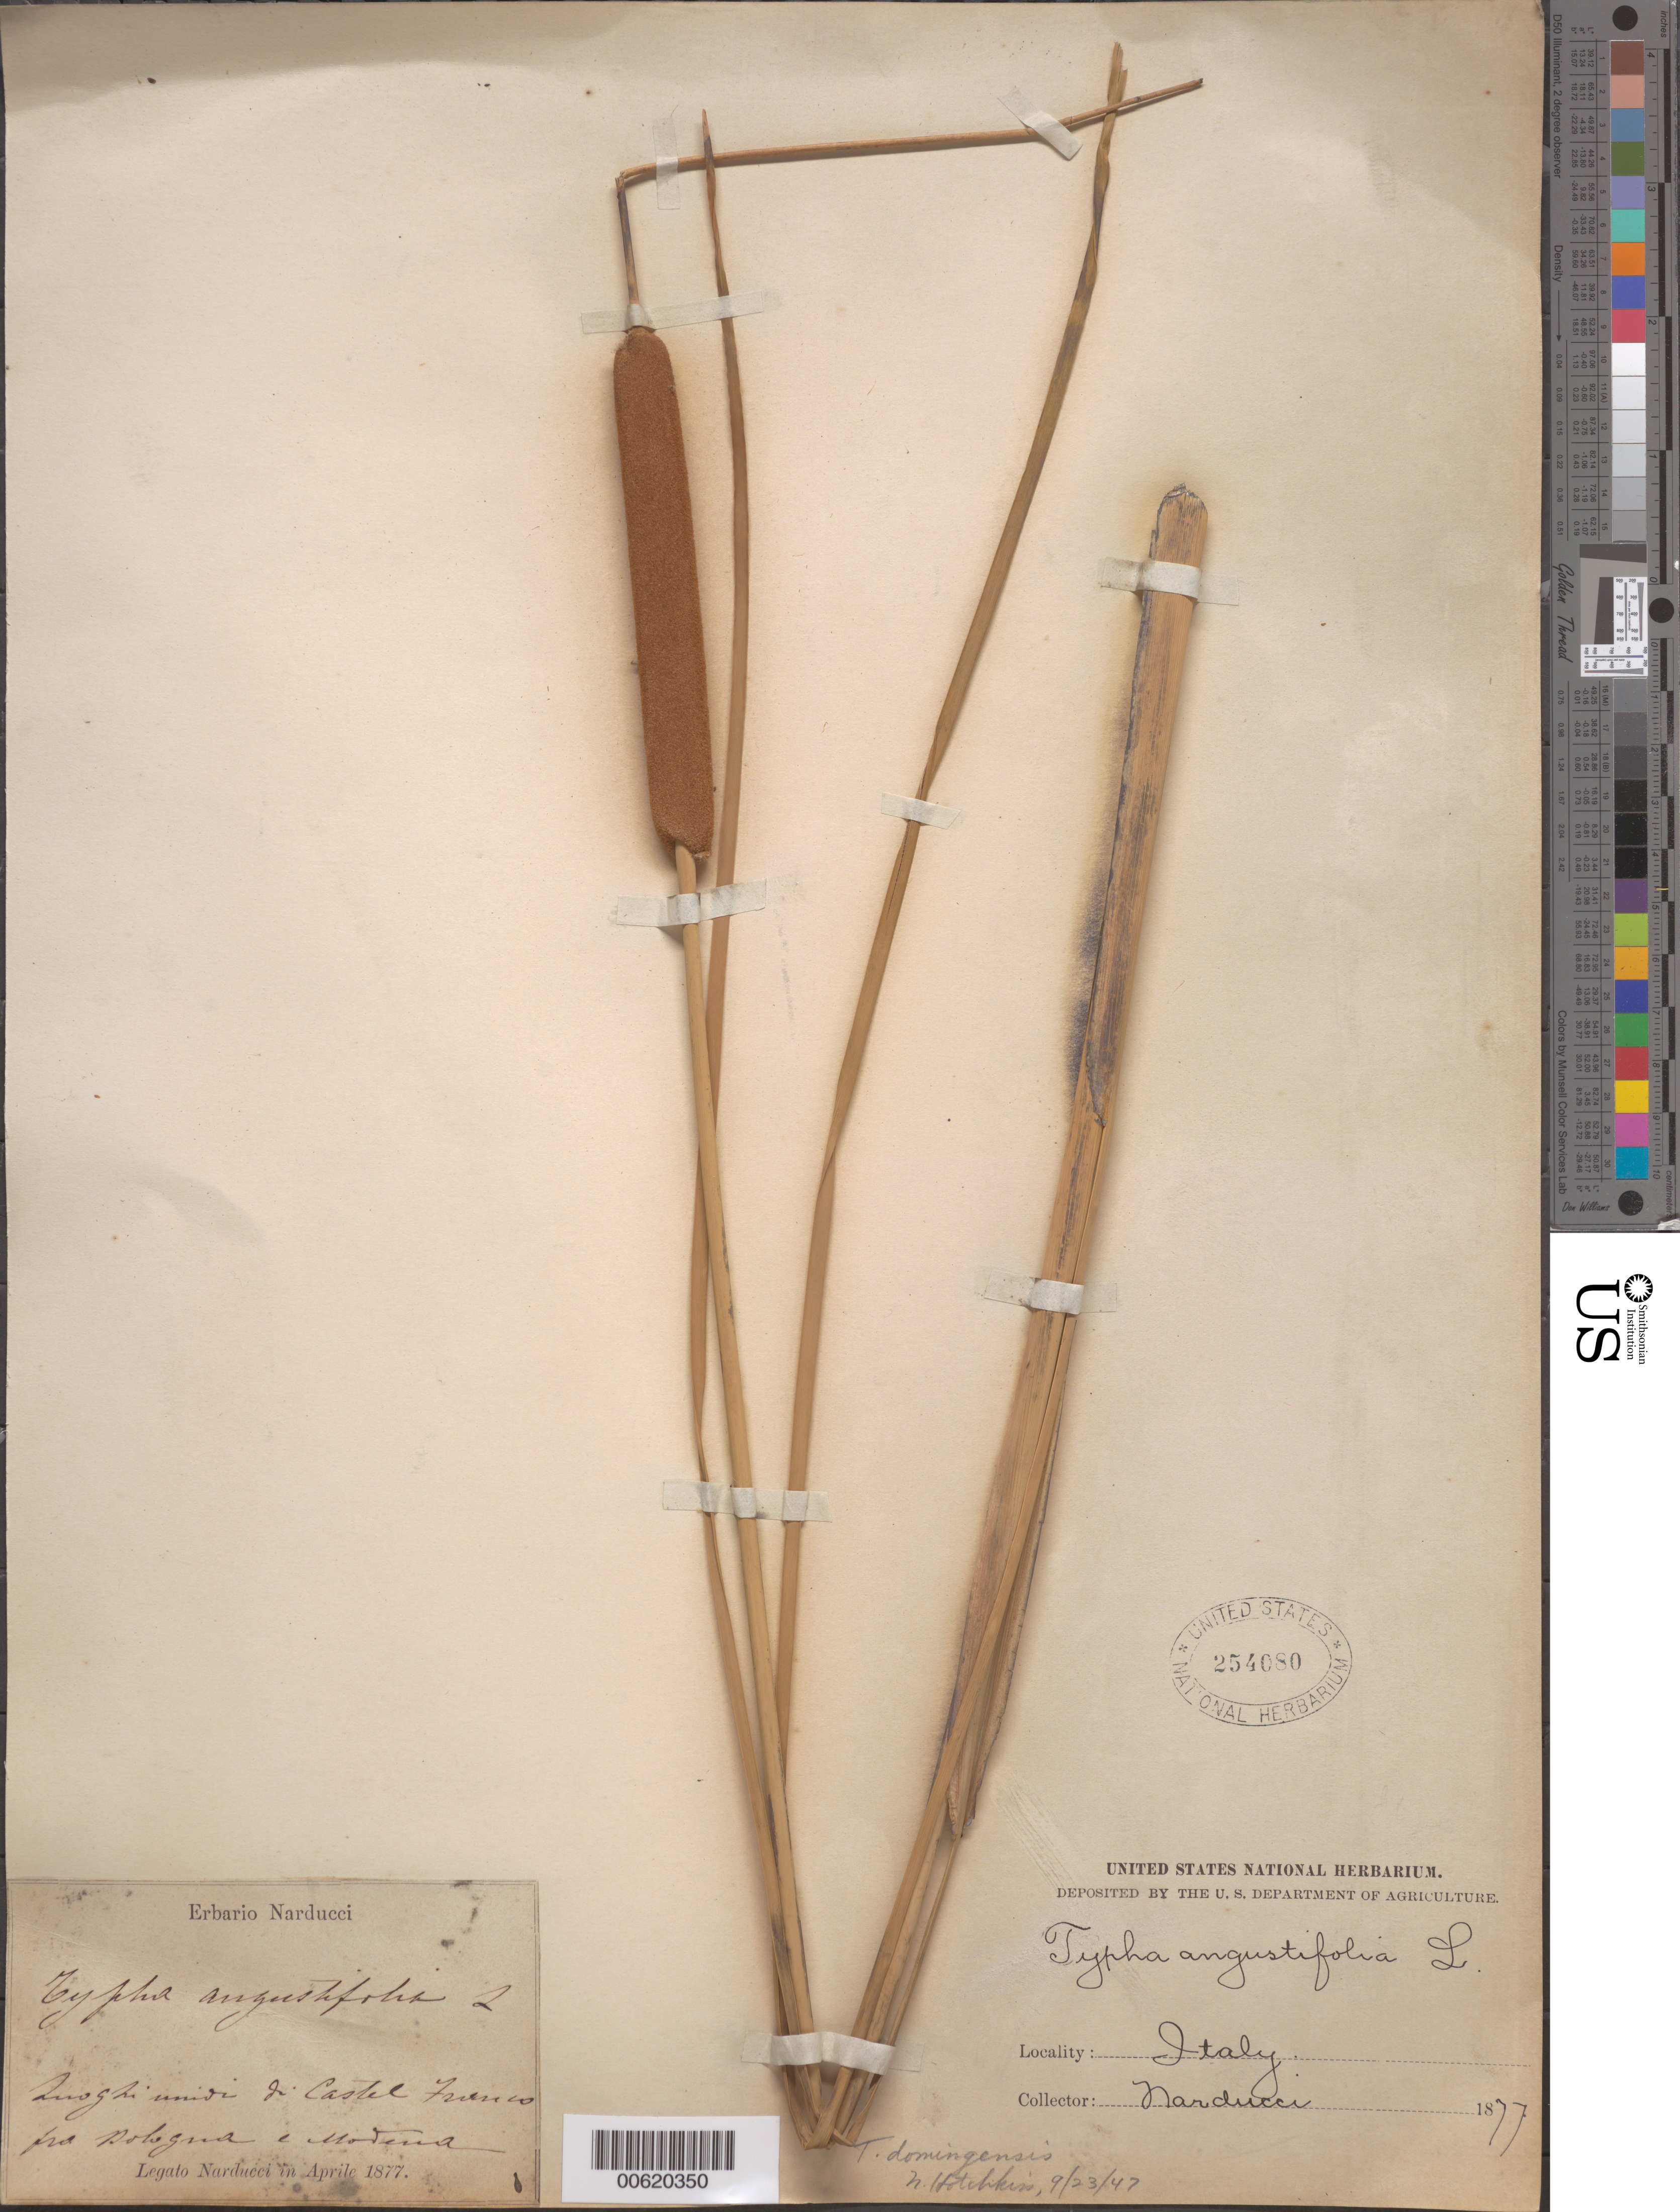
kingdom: Plantae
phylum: Tracheophyta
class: Liliopsida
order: Poales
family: Typhaceae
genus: Typha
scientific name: Typha domingensis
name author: Pers.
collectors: E. Narducii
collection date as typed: Apr 1877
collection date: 1877-04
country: Italy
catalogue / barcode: US 254080